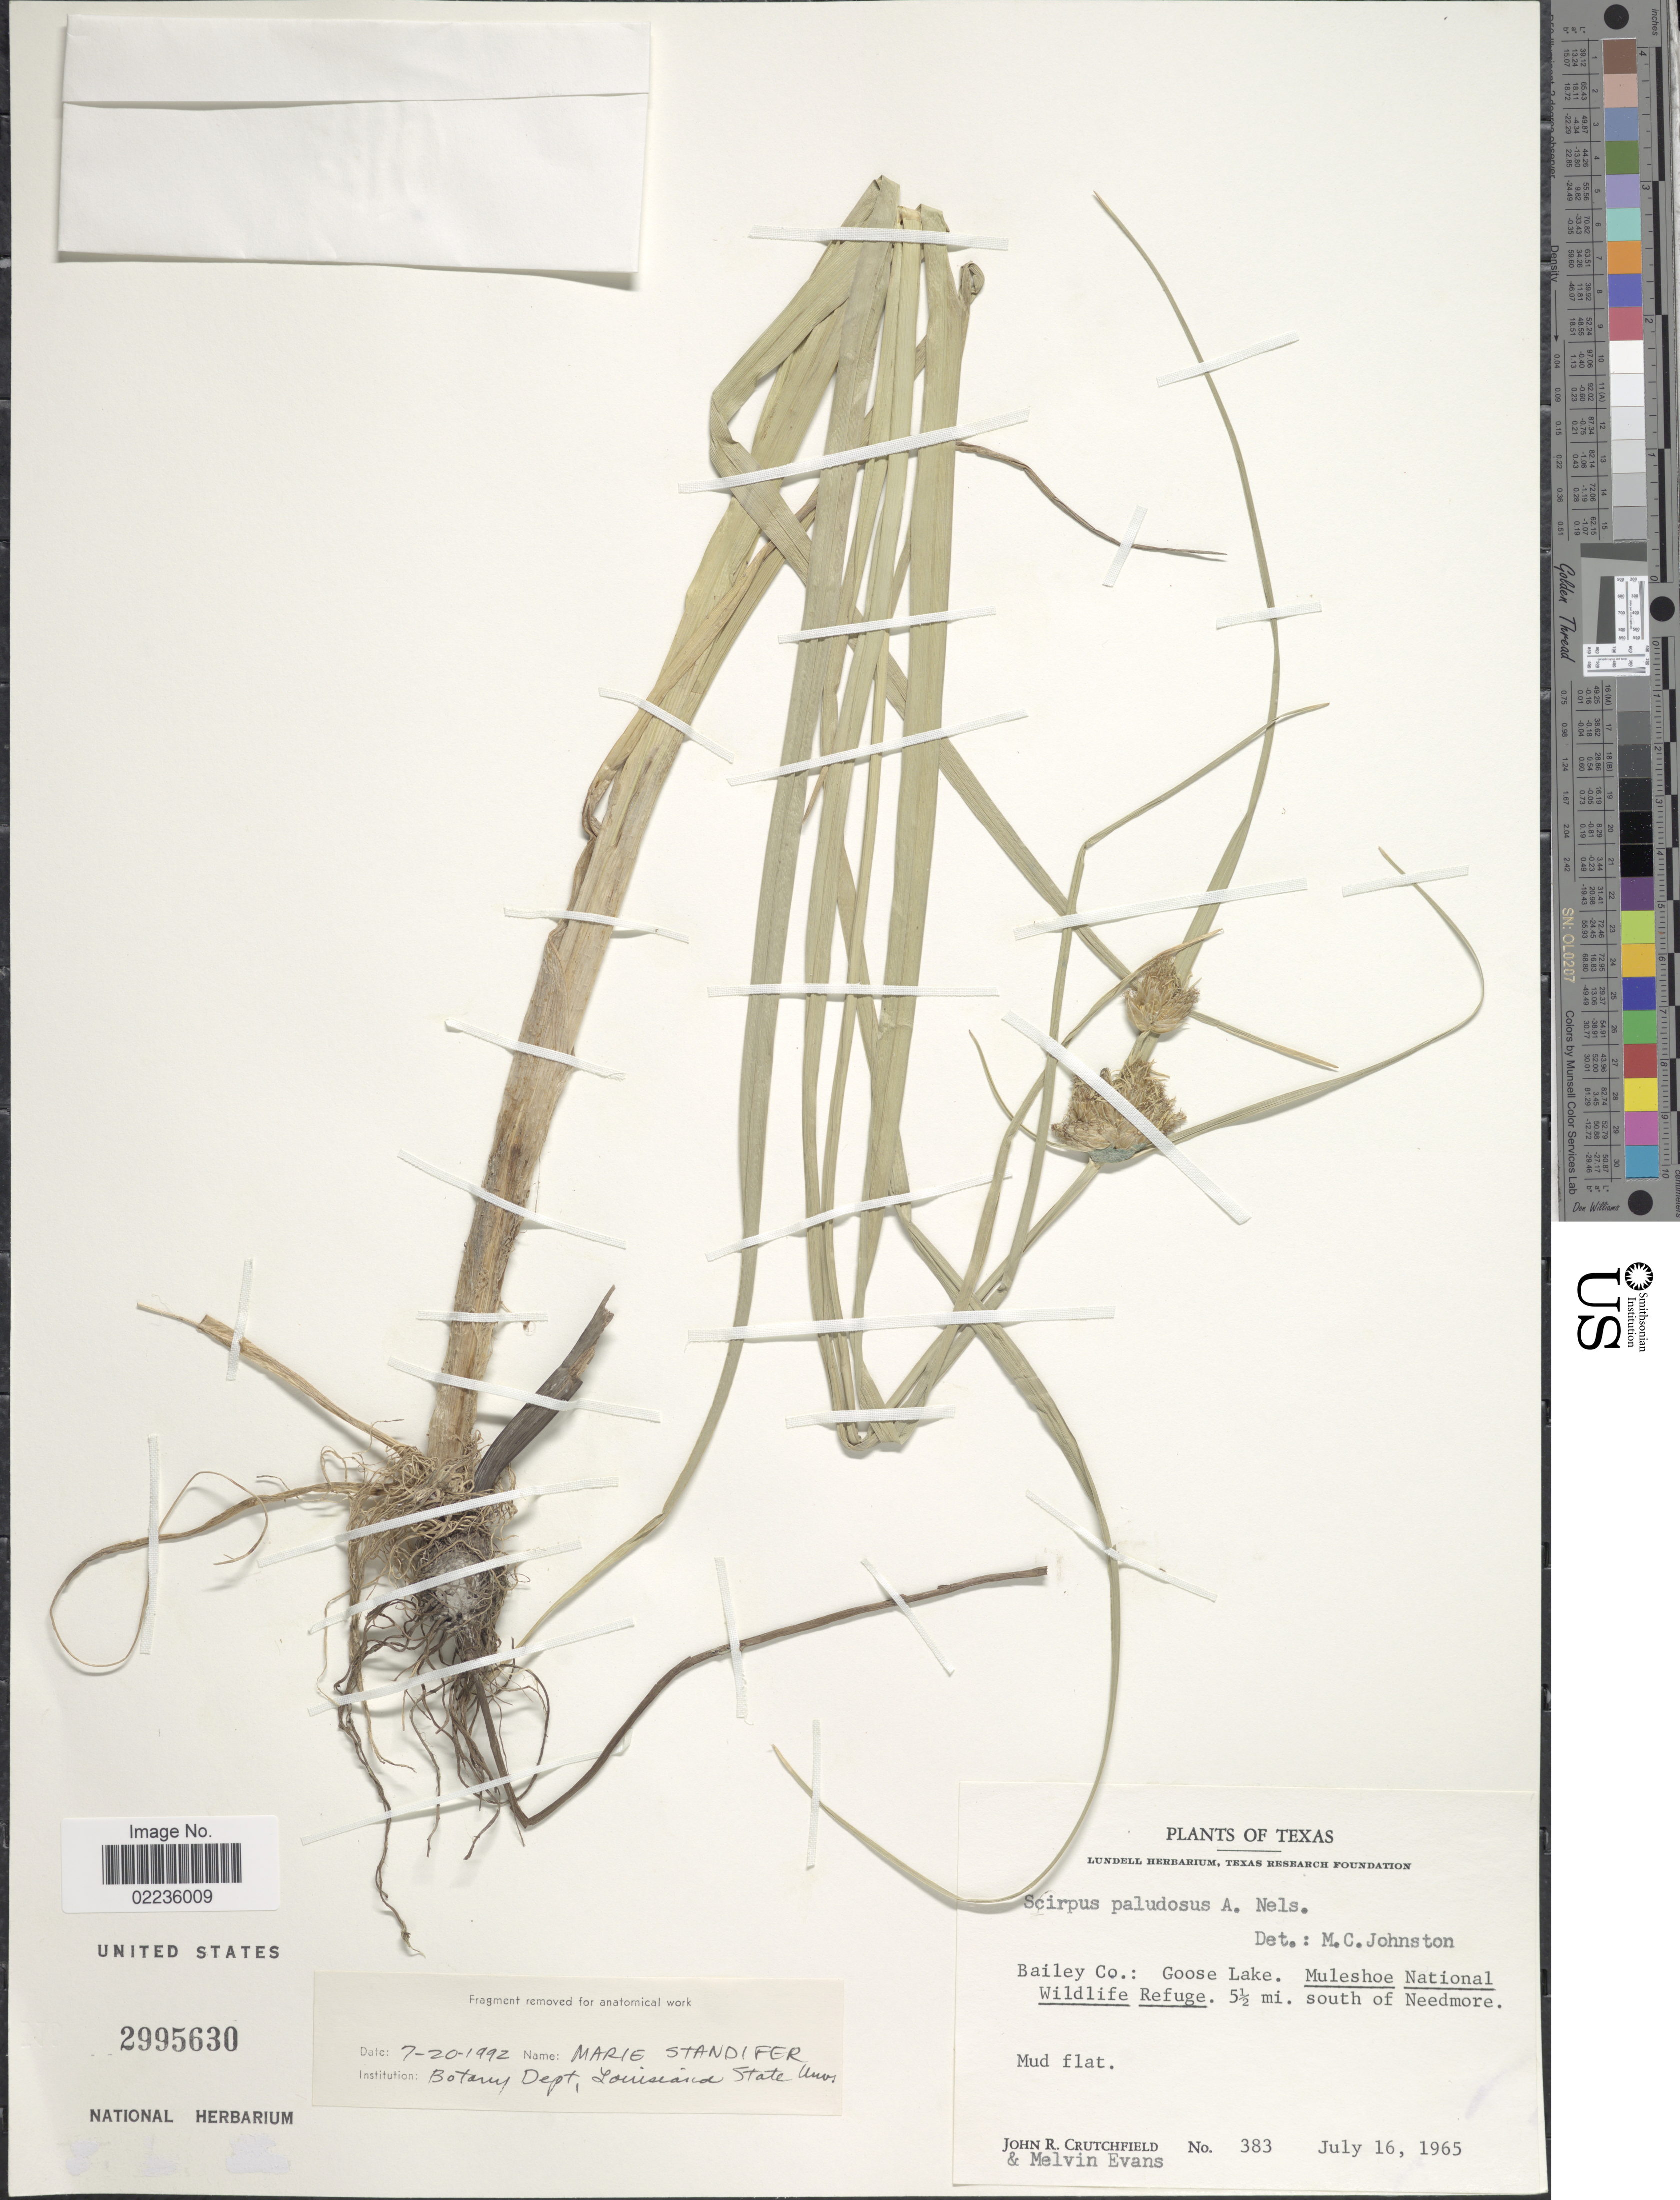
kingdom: Plantae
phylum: Tracheophyta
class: Liliopsida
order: Poales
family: Cyperaceae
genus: Bolboschoenus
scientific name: Bolboschoenus maritimus subsp. paludosus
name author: (A. Nelson) T. Koyama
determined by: Strong, M. T., (US), Smithsonian Institution - National Museum of Natural History (UNITED STATES)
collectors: J. Crutchfield & M. Evans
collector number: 383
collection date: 1965-07-16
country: United States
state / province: Texas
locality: Bailey Co.: Goose Lake. Muleshoe National Wildlife Refuge. 5 1/2 mi. south of Needmore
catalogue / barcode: US 2995630